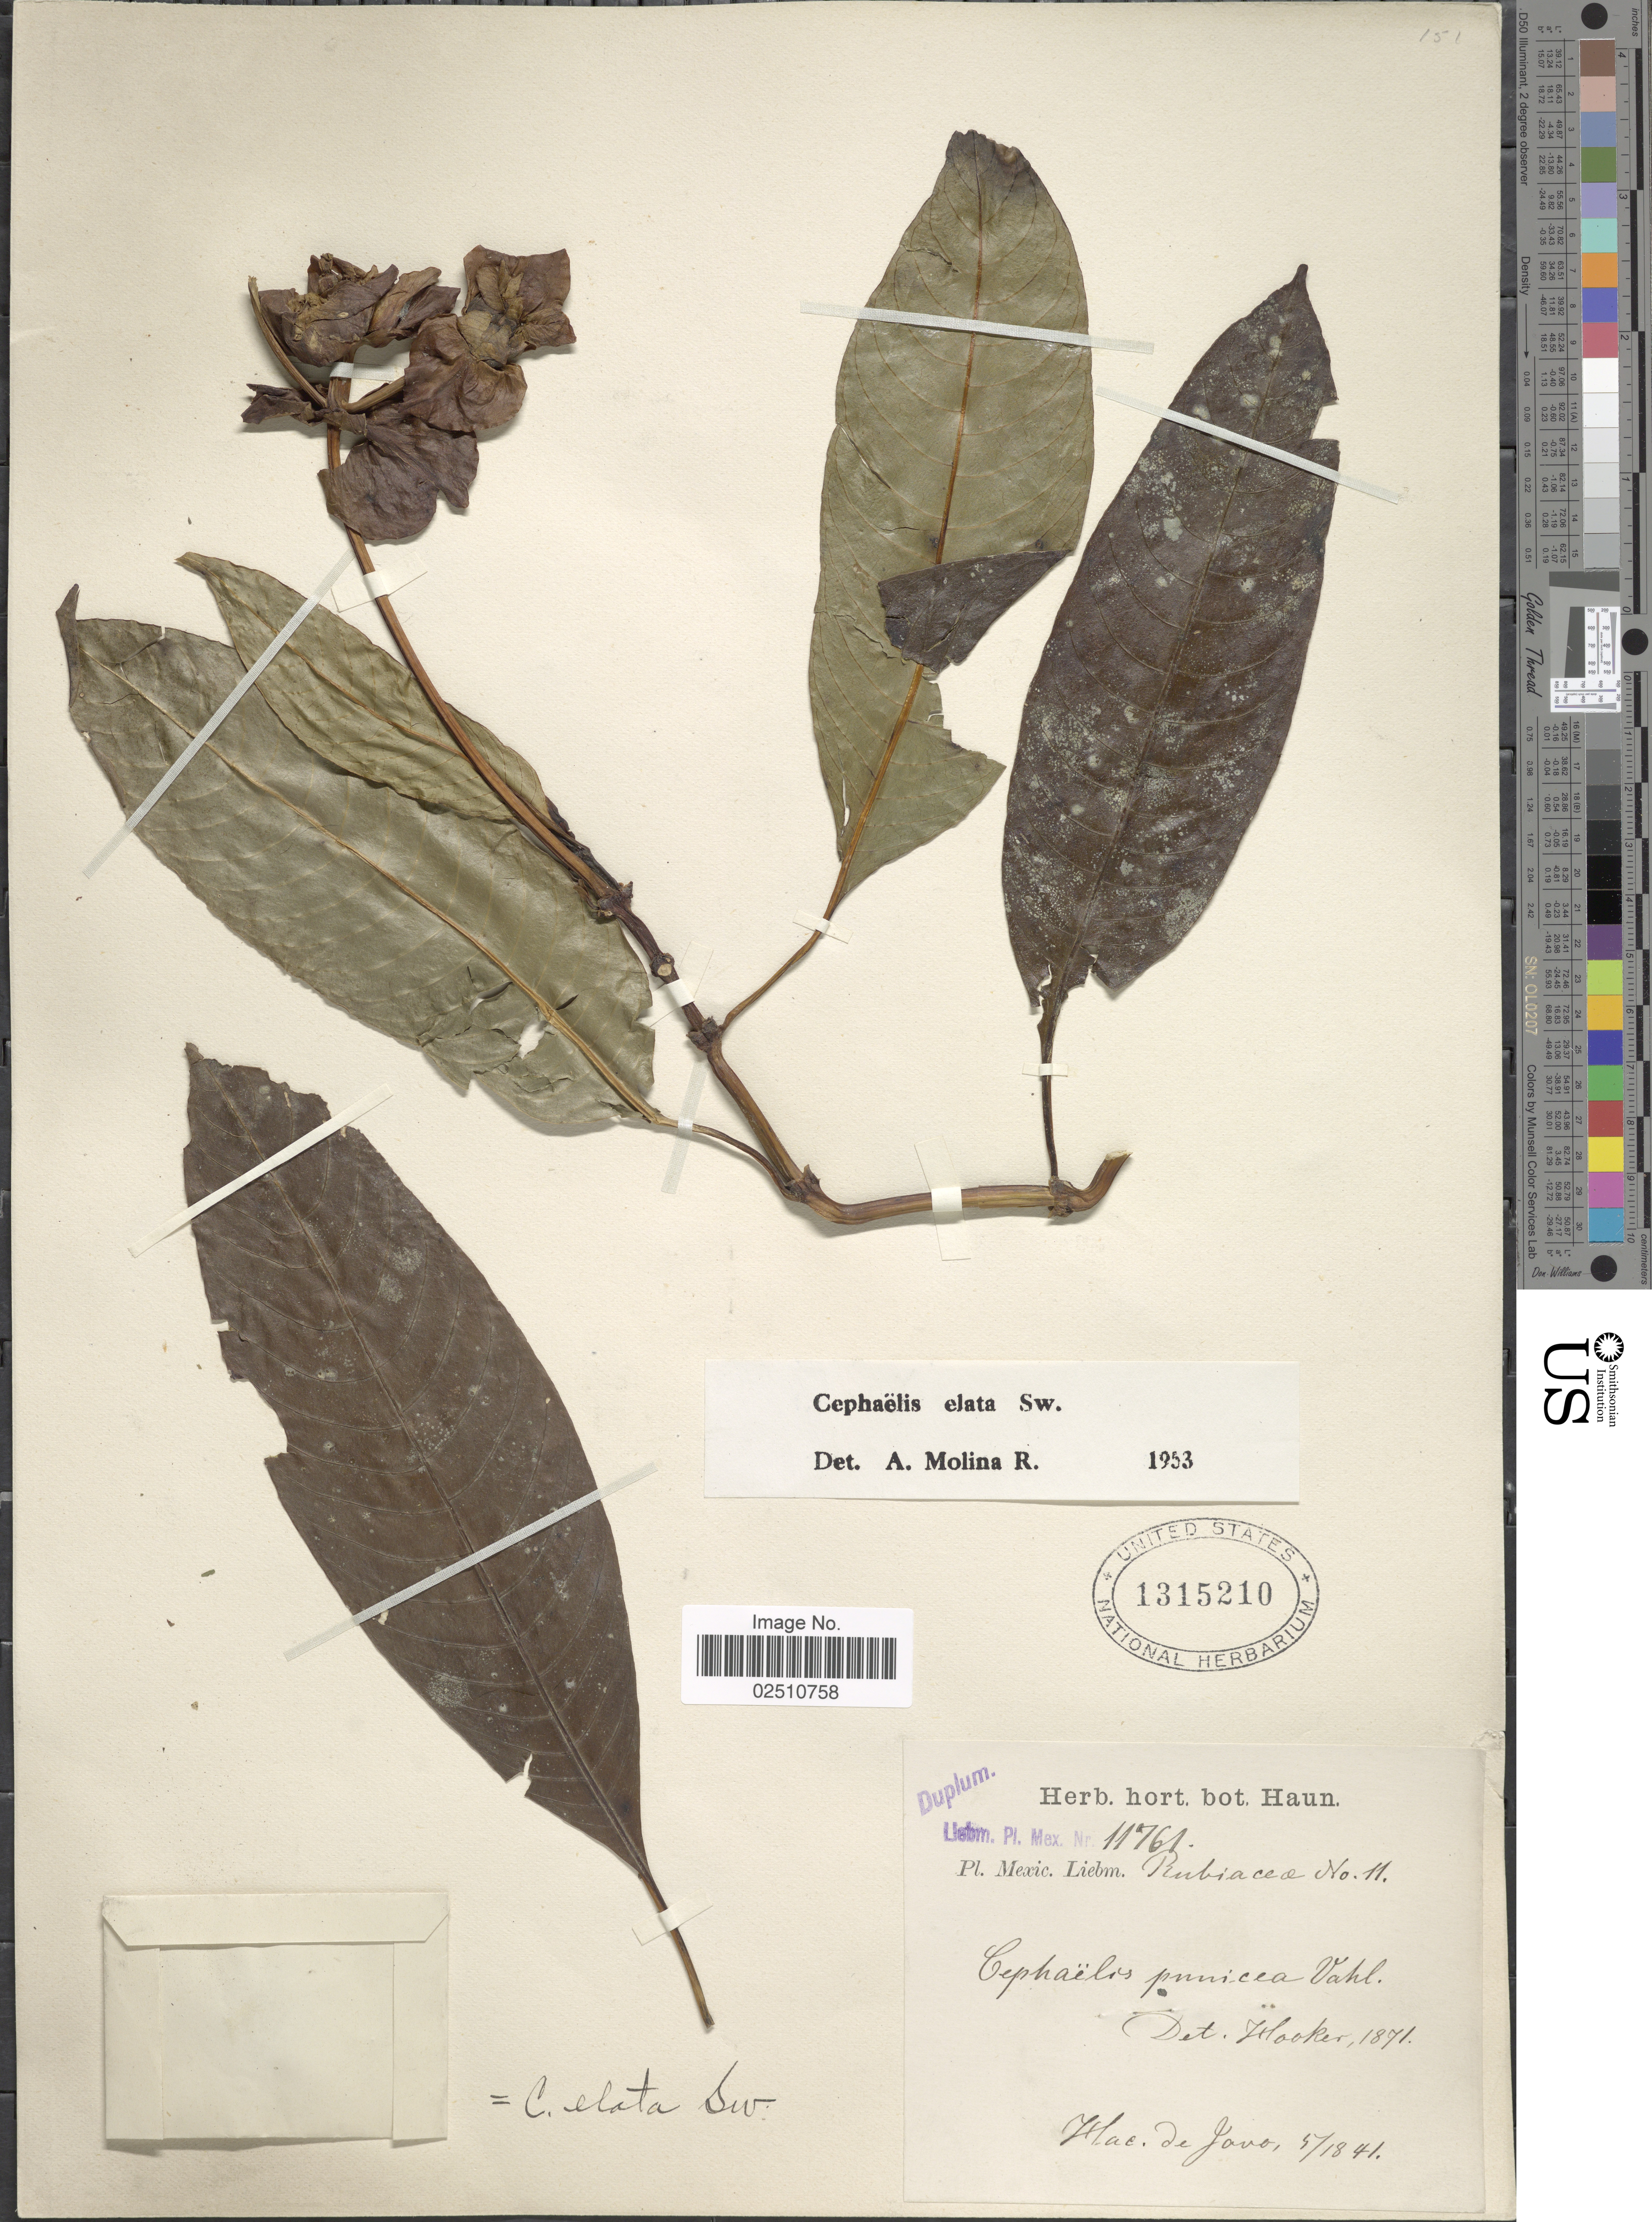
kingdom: Plantae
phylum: Tracheophyta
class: Magnoliopsida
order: Gentianales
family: Rubiaceae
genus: Psychotria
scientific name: Psychotria elata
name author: (Sw.) Hammel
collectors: Liebmann, --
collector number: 11761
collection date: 1894-05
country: Mexico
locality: De Javo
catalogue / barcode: US 1315210